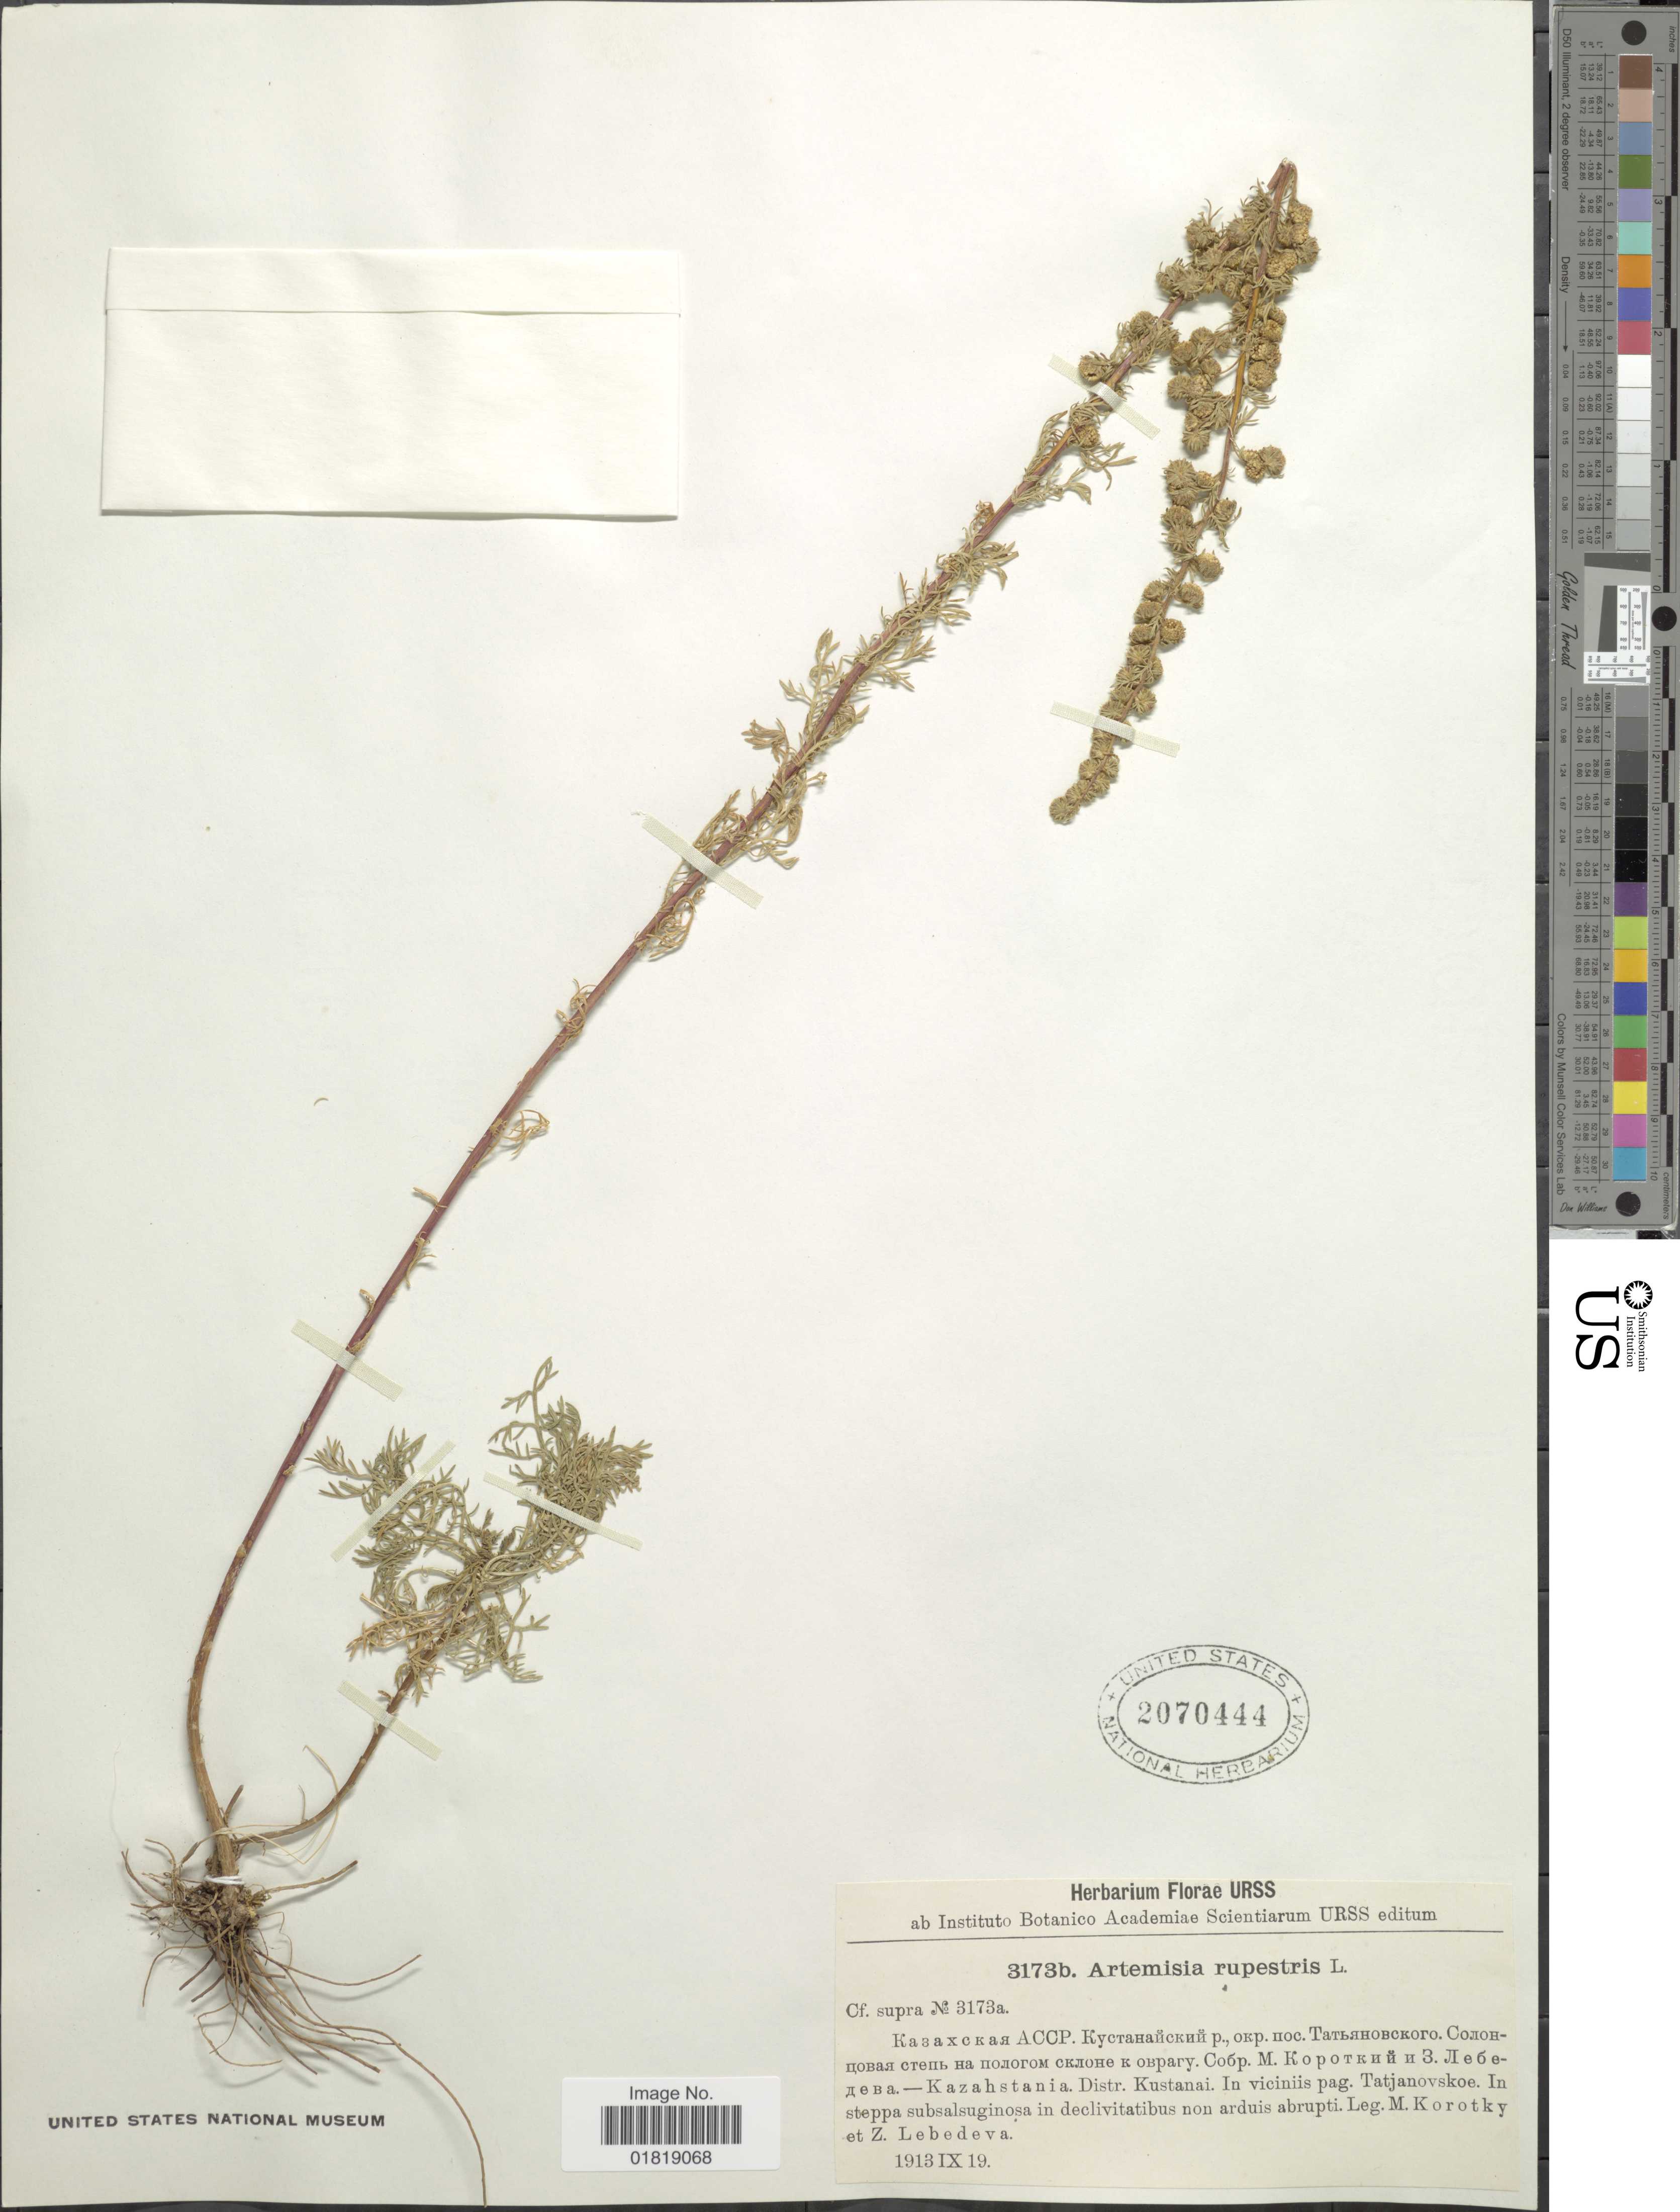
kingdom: Plantae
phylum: Tracheophyta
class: Magnoliopsida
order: Asterales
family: Asteraceae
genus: Artemisia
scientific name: Artemisia rupestris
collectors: M. Korotky & Z. Lebedeva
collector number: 3173b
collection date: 1913-09-19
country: Kazakhstan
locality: Kazahstania, Distr. Kustanai, in viciniis pag. Tatjanovskoe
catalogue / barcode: US 2070444